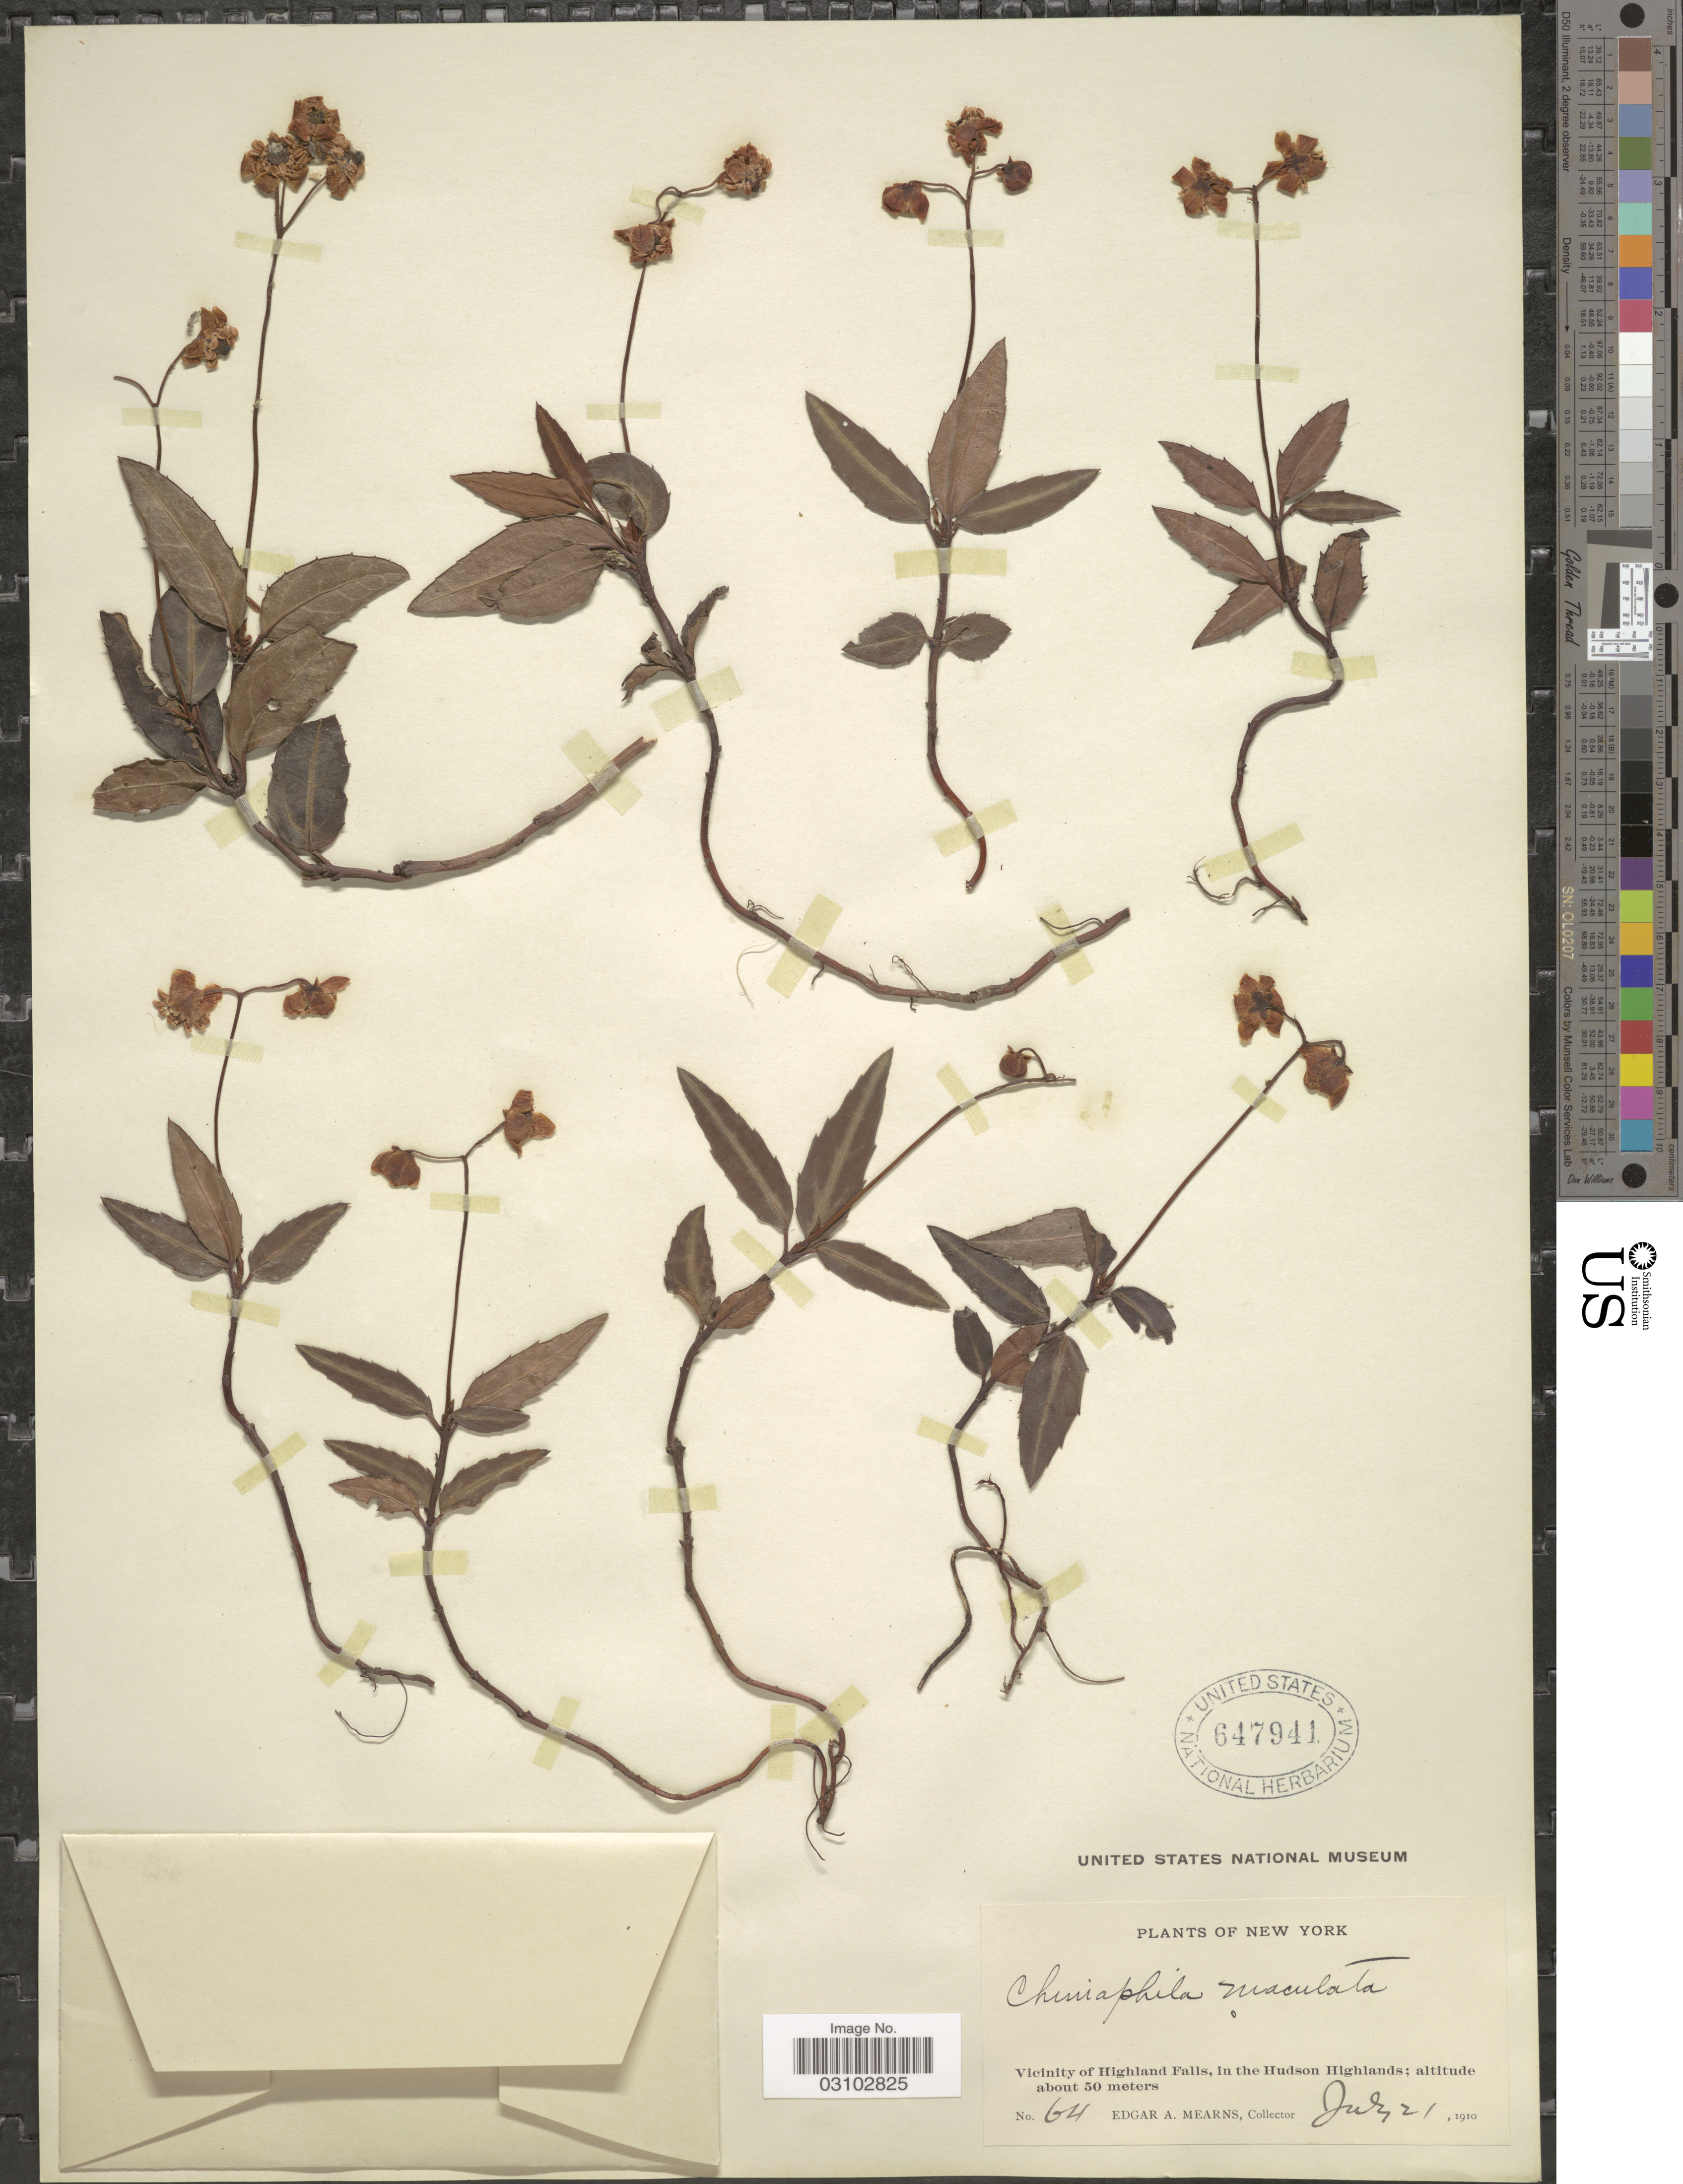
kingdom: Plantae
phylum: Tracheophyta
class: Magnoliopsida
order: Ericales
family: Ericaceae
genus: Chimaphila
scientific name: Chimaphila maculata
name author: (L.) Pursh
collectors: E. A. Mearns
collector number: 64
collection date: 1910-07-21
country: United States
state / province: New York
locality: Vicinity of Highlands Falls, in the Hudson Highlands.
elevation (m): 50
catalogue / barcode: US 647941